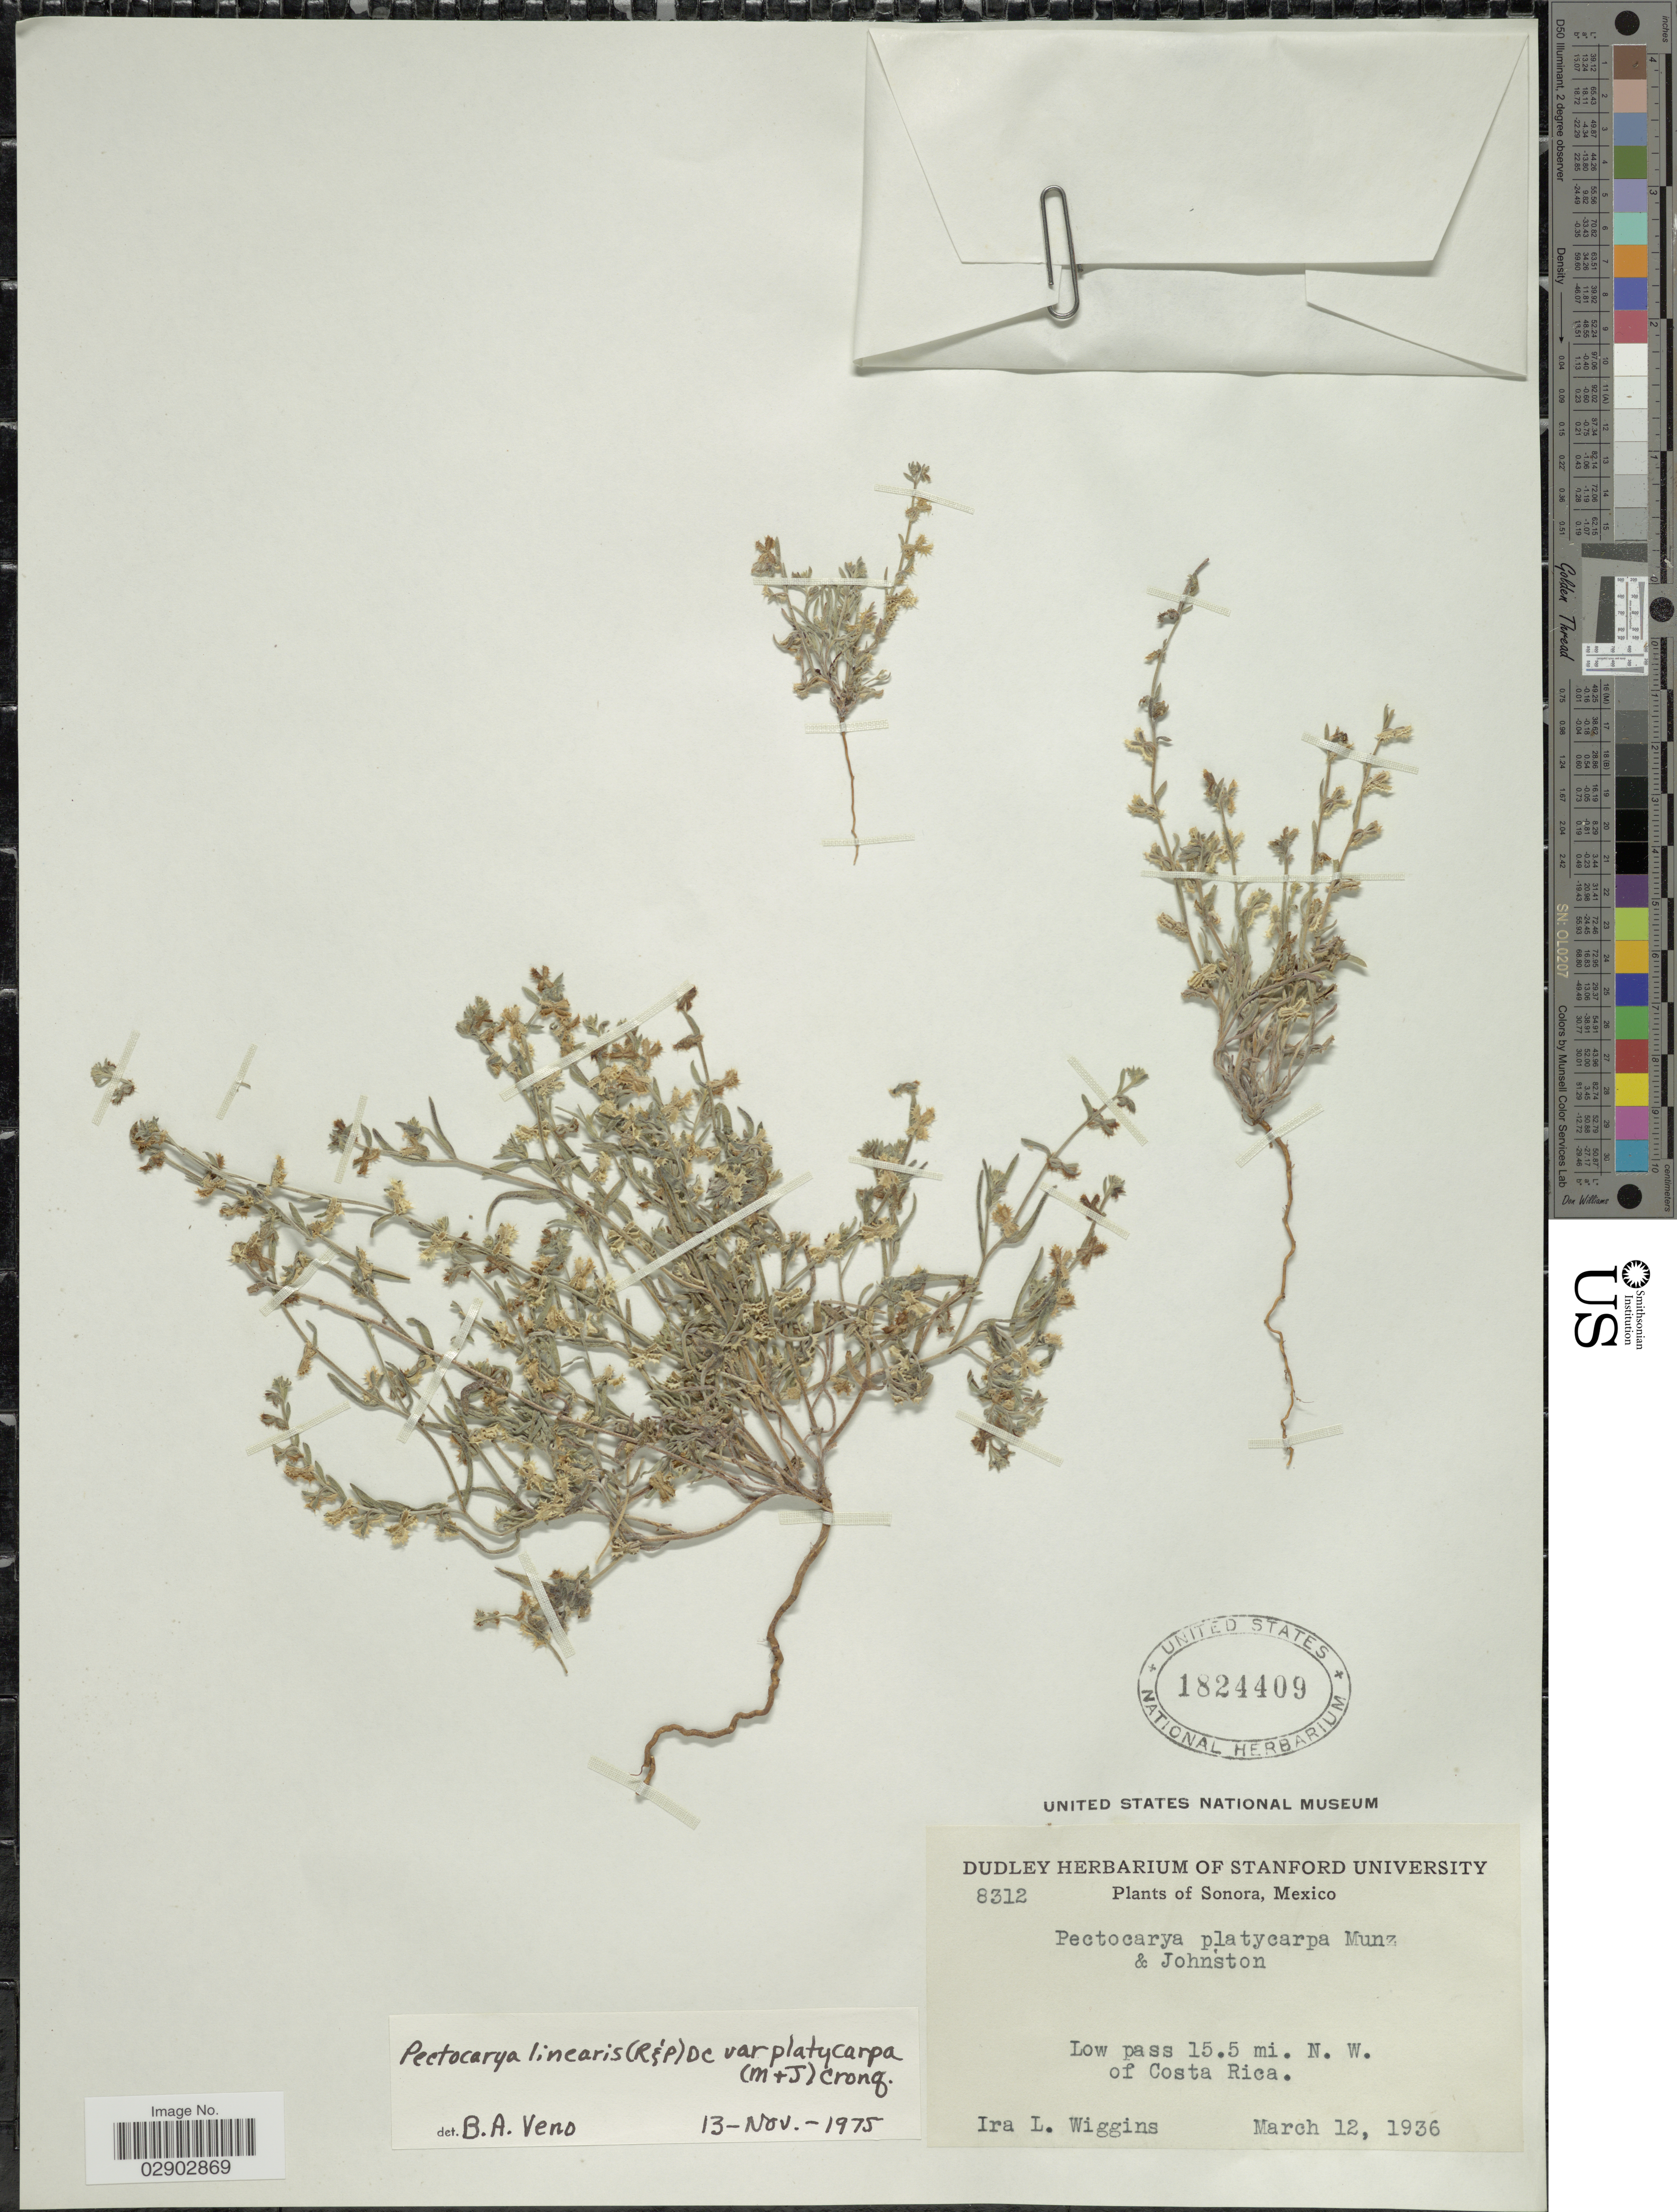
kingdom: Plantae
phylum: Tracheophyta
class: Magnoliopsida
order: Boraginales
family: Boraginaceae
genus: Pectocarya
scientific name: Pectocarya linearis var. platycarpa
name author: (Munz & I.M. Johnst.) Cronq.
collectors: I. L. Wiggins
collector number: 8312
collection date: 1936-03-12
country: Mexico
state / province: Sonora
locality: Low pass 15.5 mi. N. W. of Costa Rica.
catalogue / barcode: US 1824409